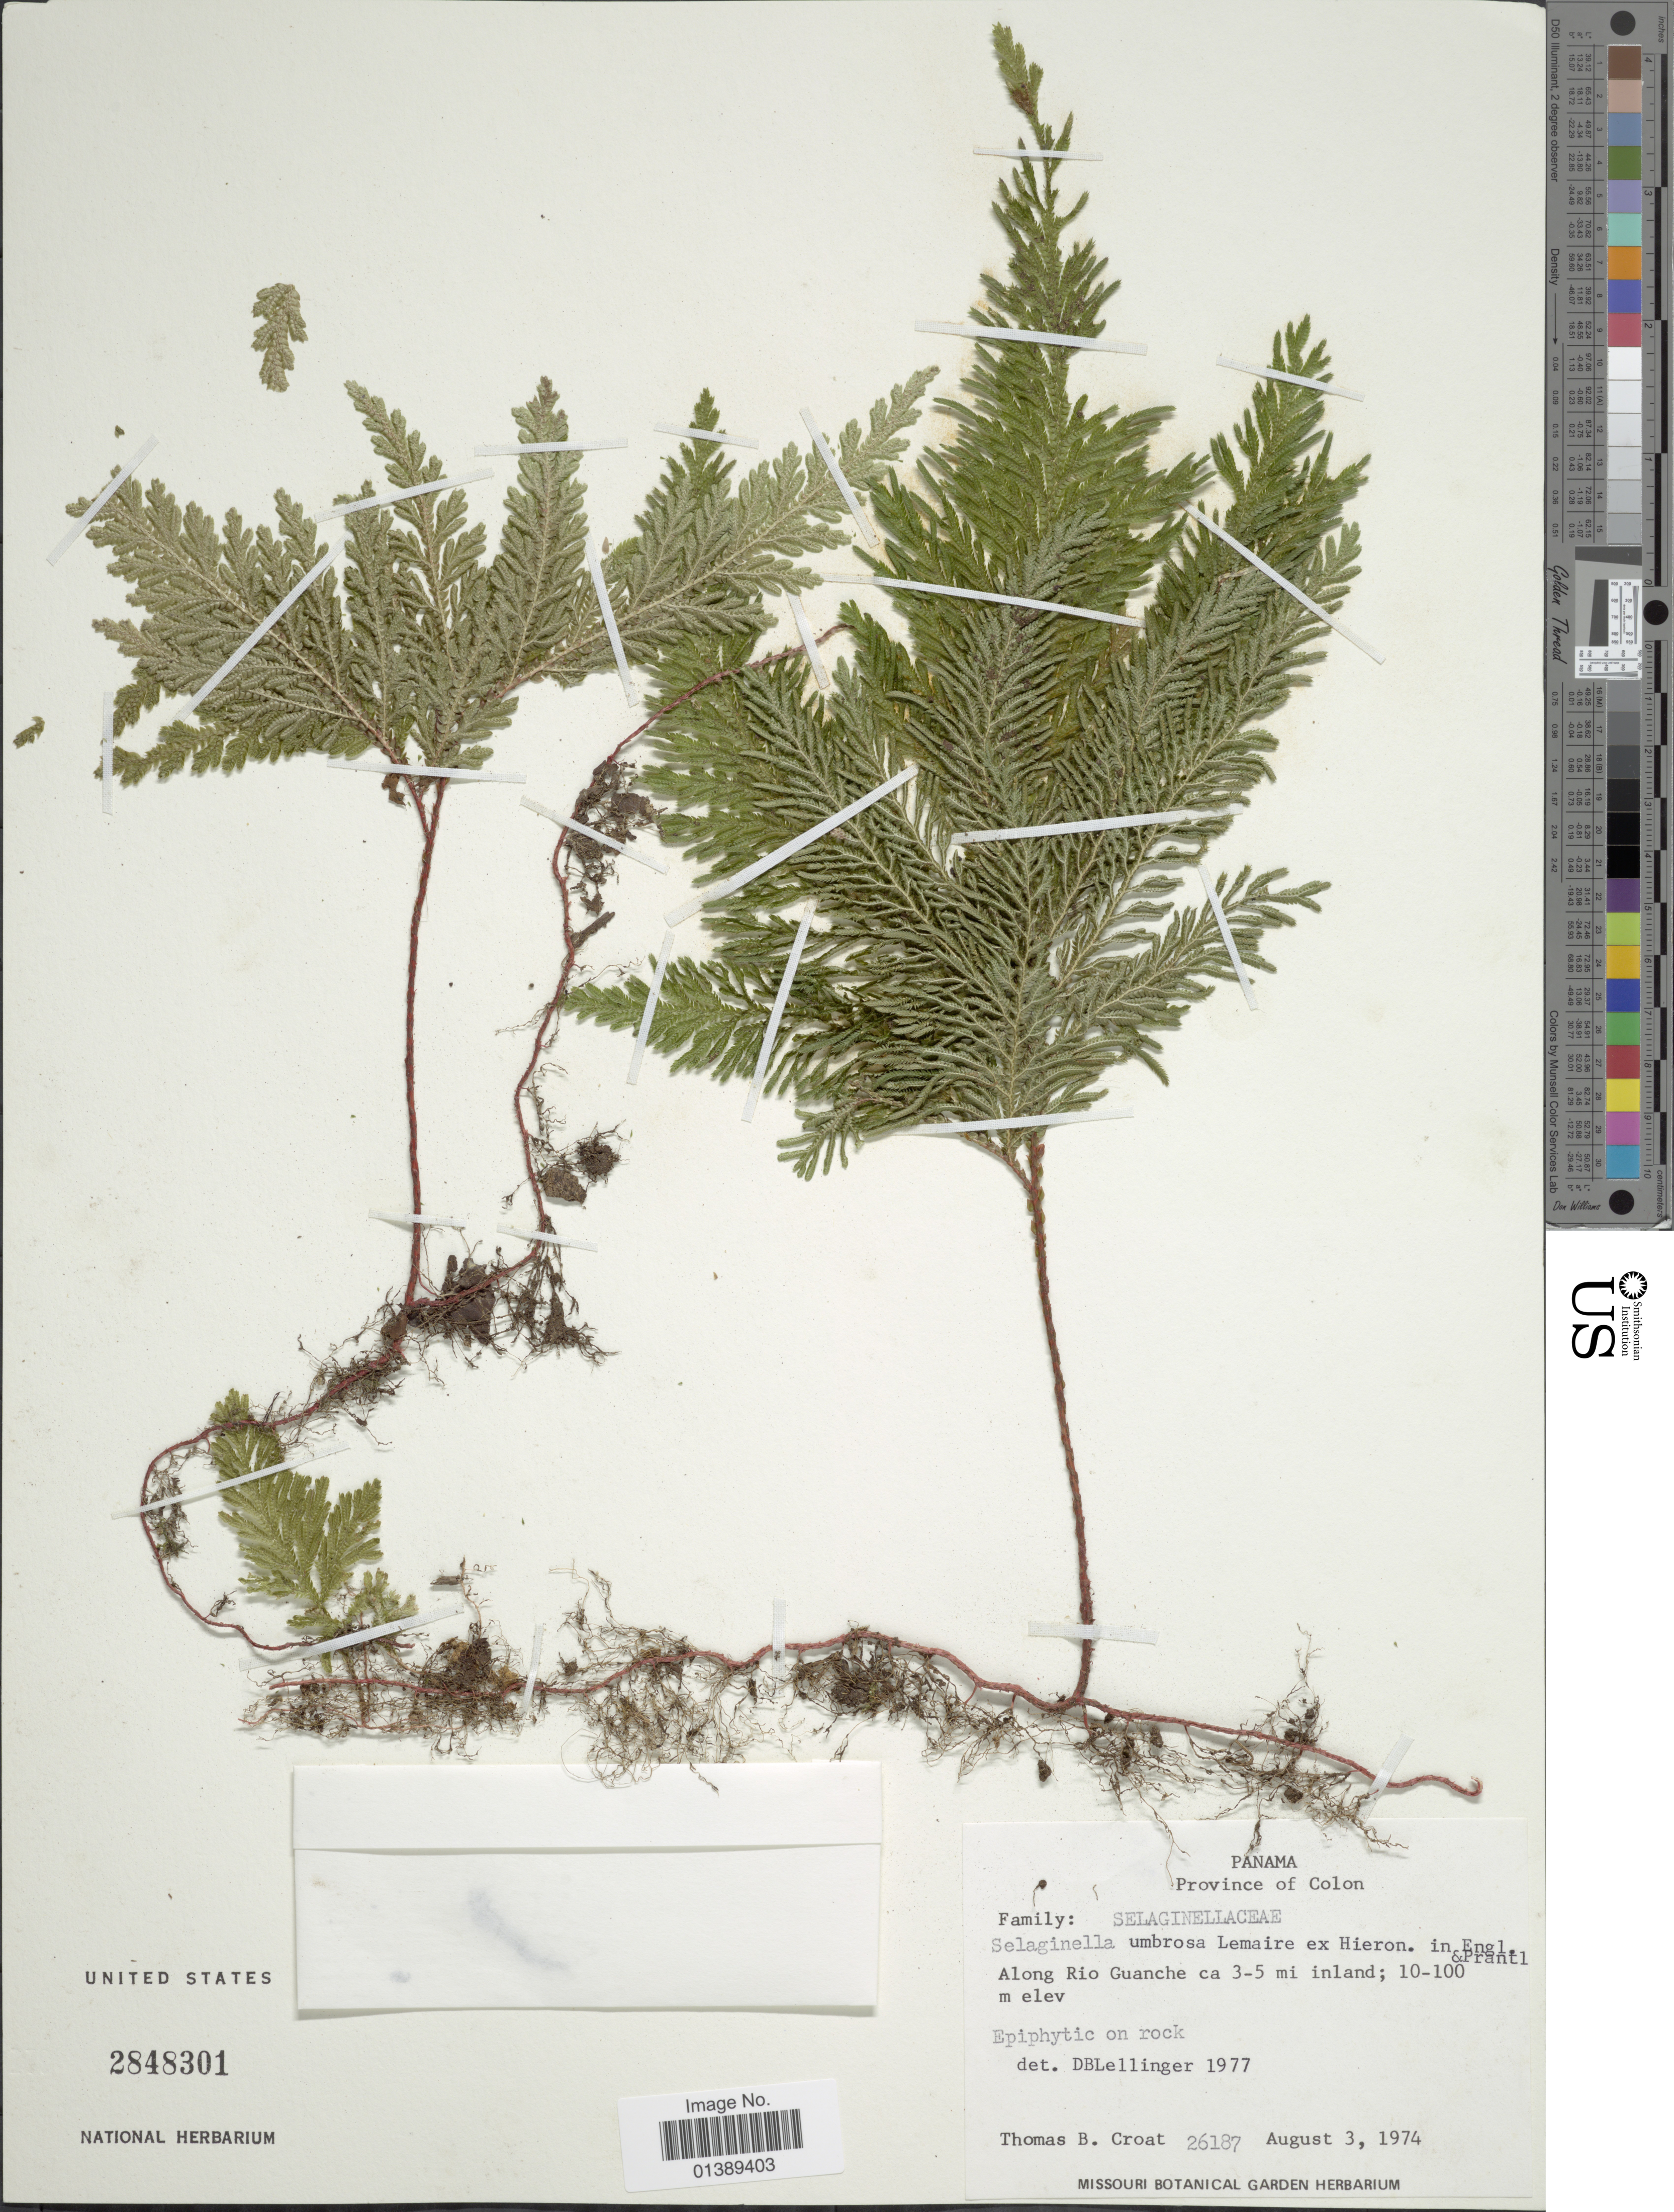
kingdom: Plantae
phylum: Tracheophyta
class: Lycopodiopsida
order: Selaginellales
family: Selaginellaceae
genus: Selaginella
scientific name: Selaginella umbrosa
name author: Lem. ex Hieron.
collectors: T. B. Croat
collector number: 26187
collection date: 1974-08-03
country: Honduras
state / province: Colón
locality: Along Rio Gaunche ca 3-5 mi inland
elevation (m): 10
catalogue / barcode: US 2848301